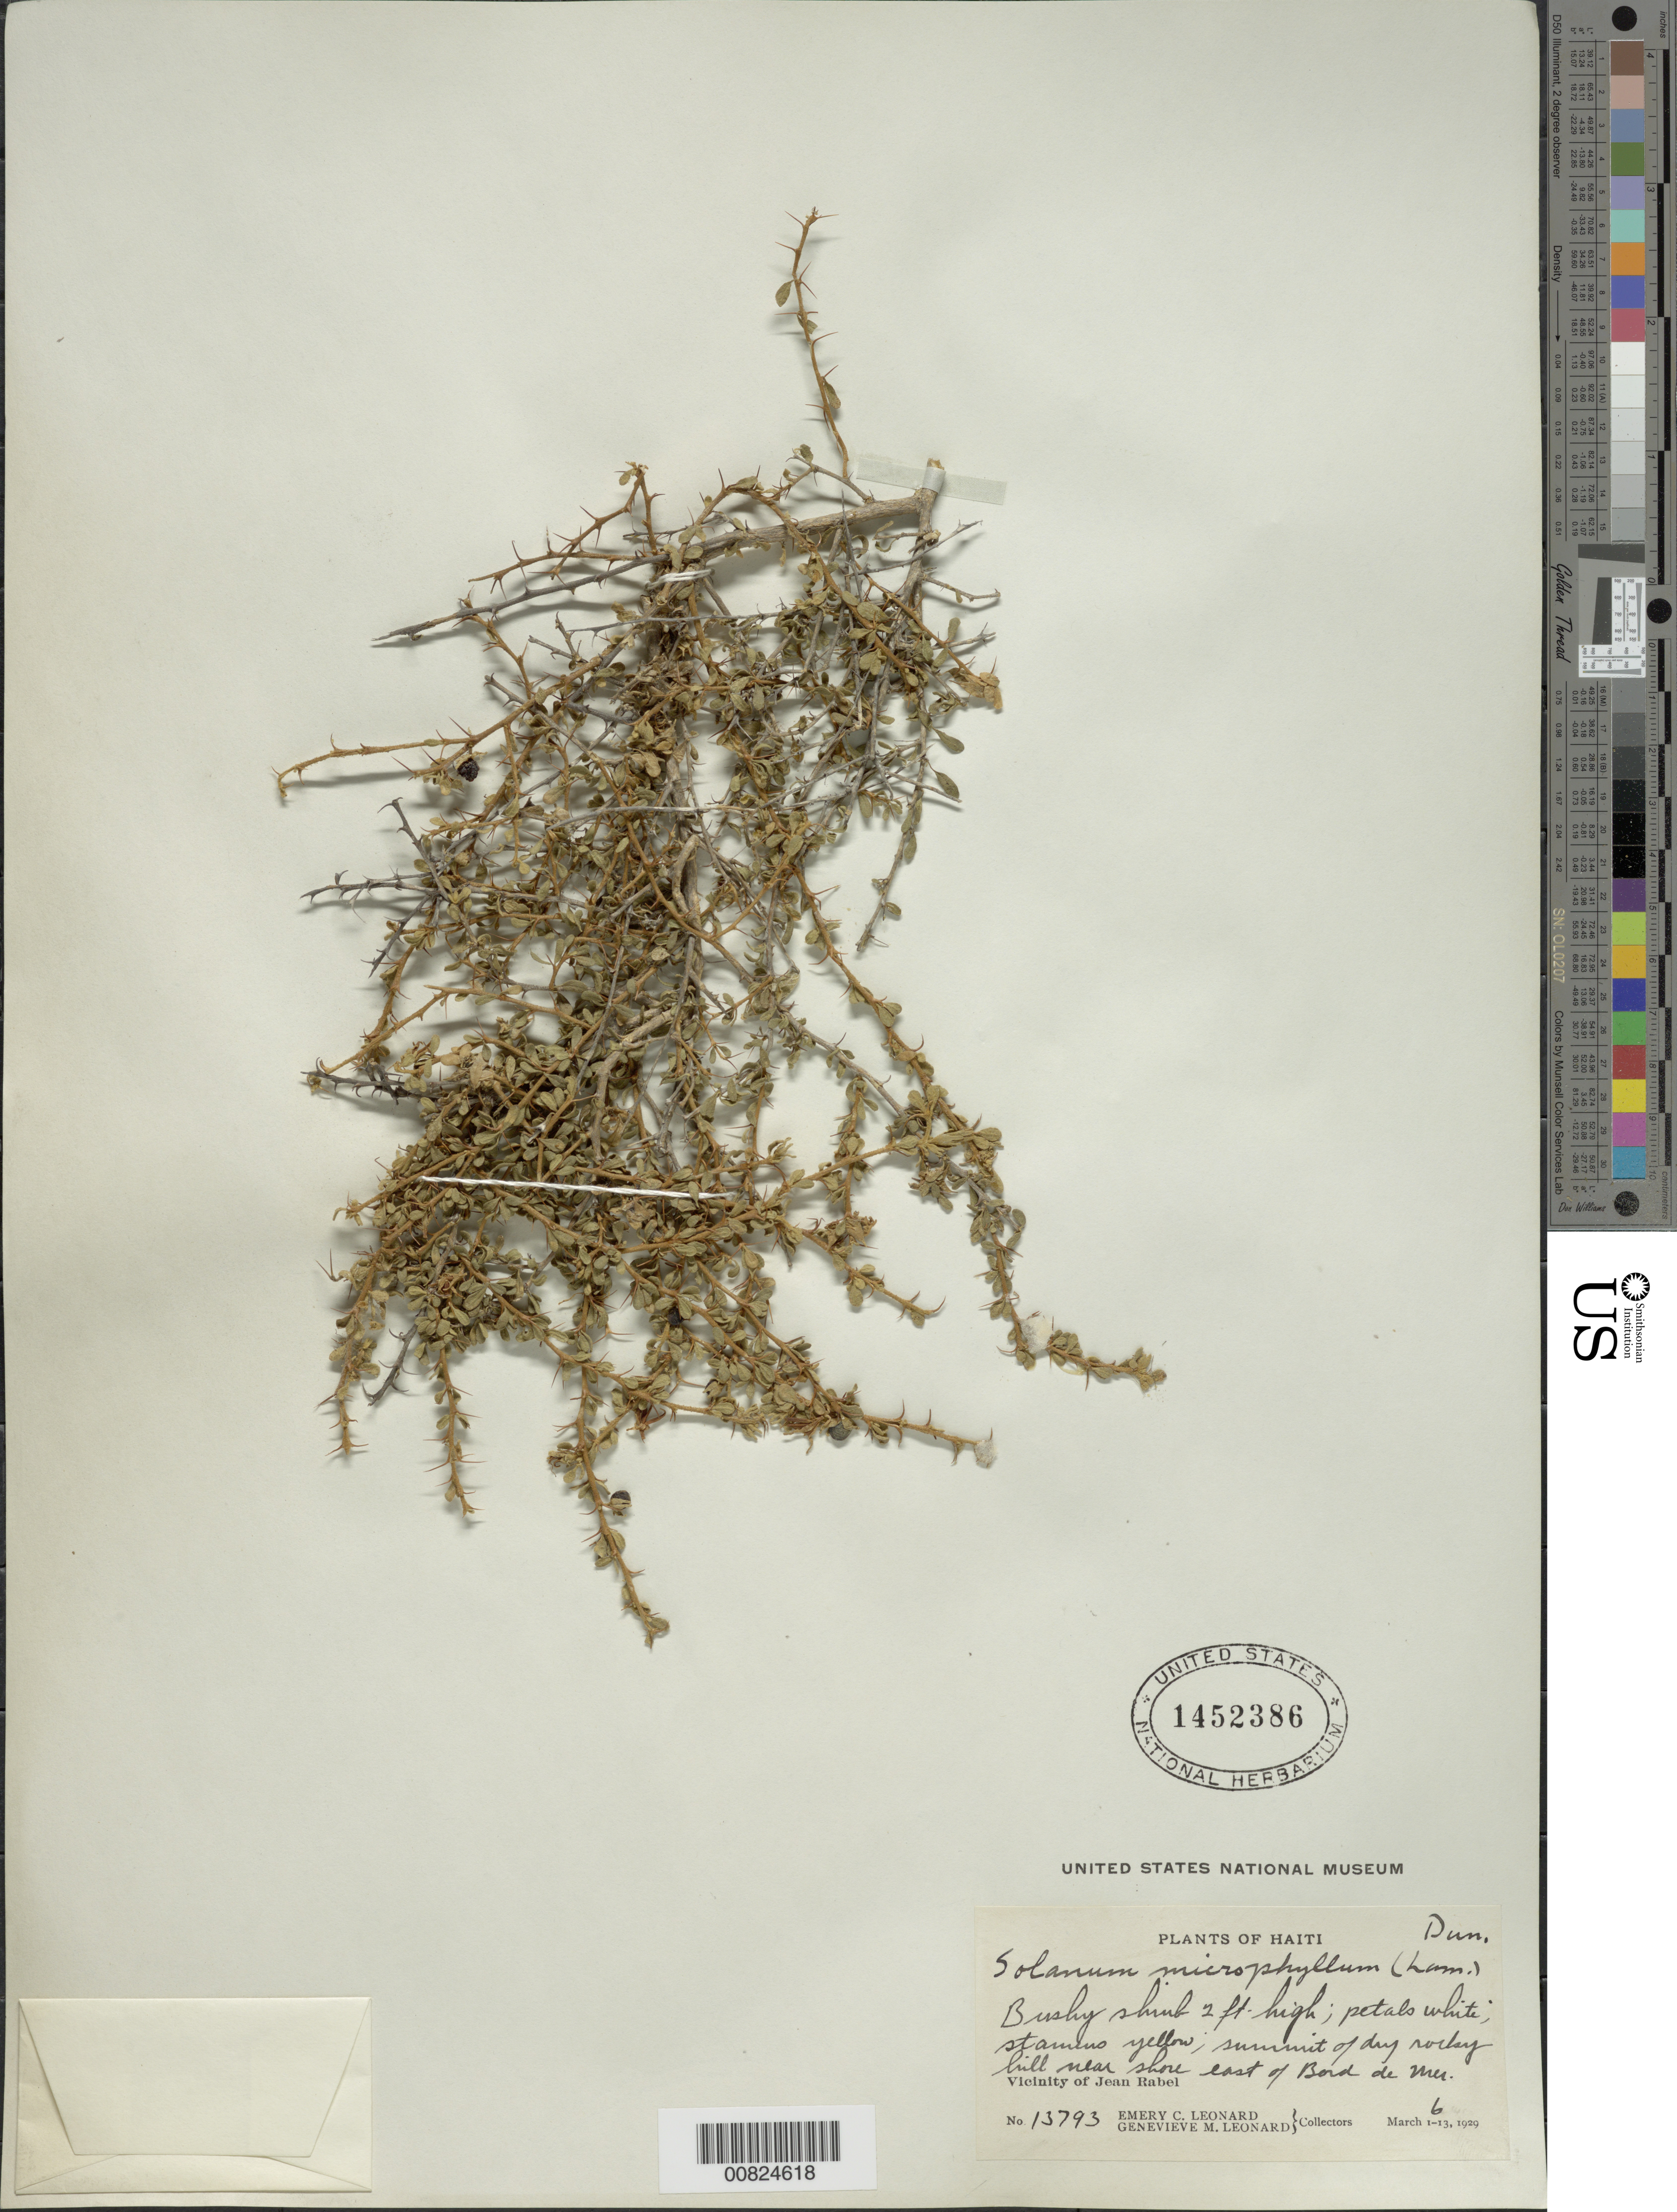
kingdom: Plantae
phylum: Tracheophyta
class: Magnoliopsida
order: Solanales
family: Solanaceae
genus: Solanum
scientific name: Solanum microphyllum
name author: Hawkes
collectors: E. C. Leonard & G. M. Leonard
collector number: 13793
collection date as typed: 06 Mar 1929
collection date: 1929-03-06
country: Haiti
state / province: Nord-Ouest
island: Hispaniola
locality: Vicinity of Jean Rabel, E of Bord de Mer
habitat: Summit of dry rocky hill near shore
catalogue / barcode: US 1452386